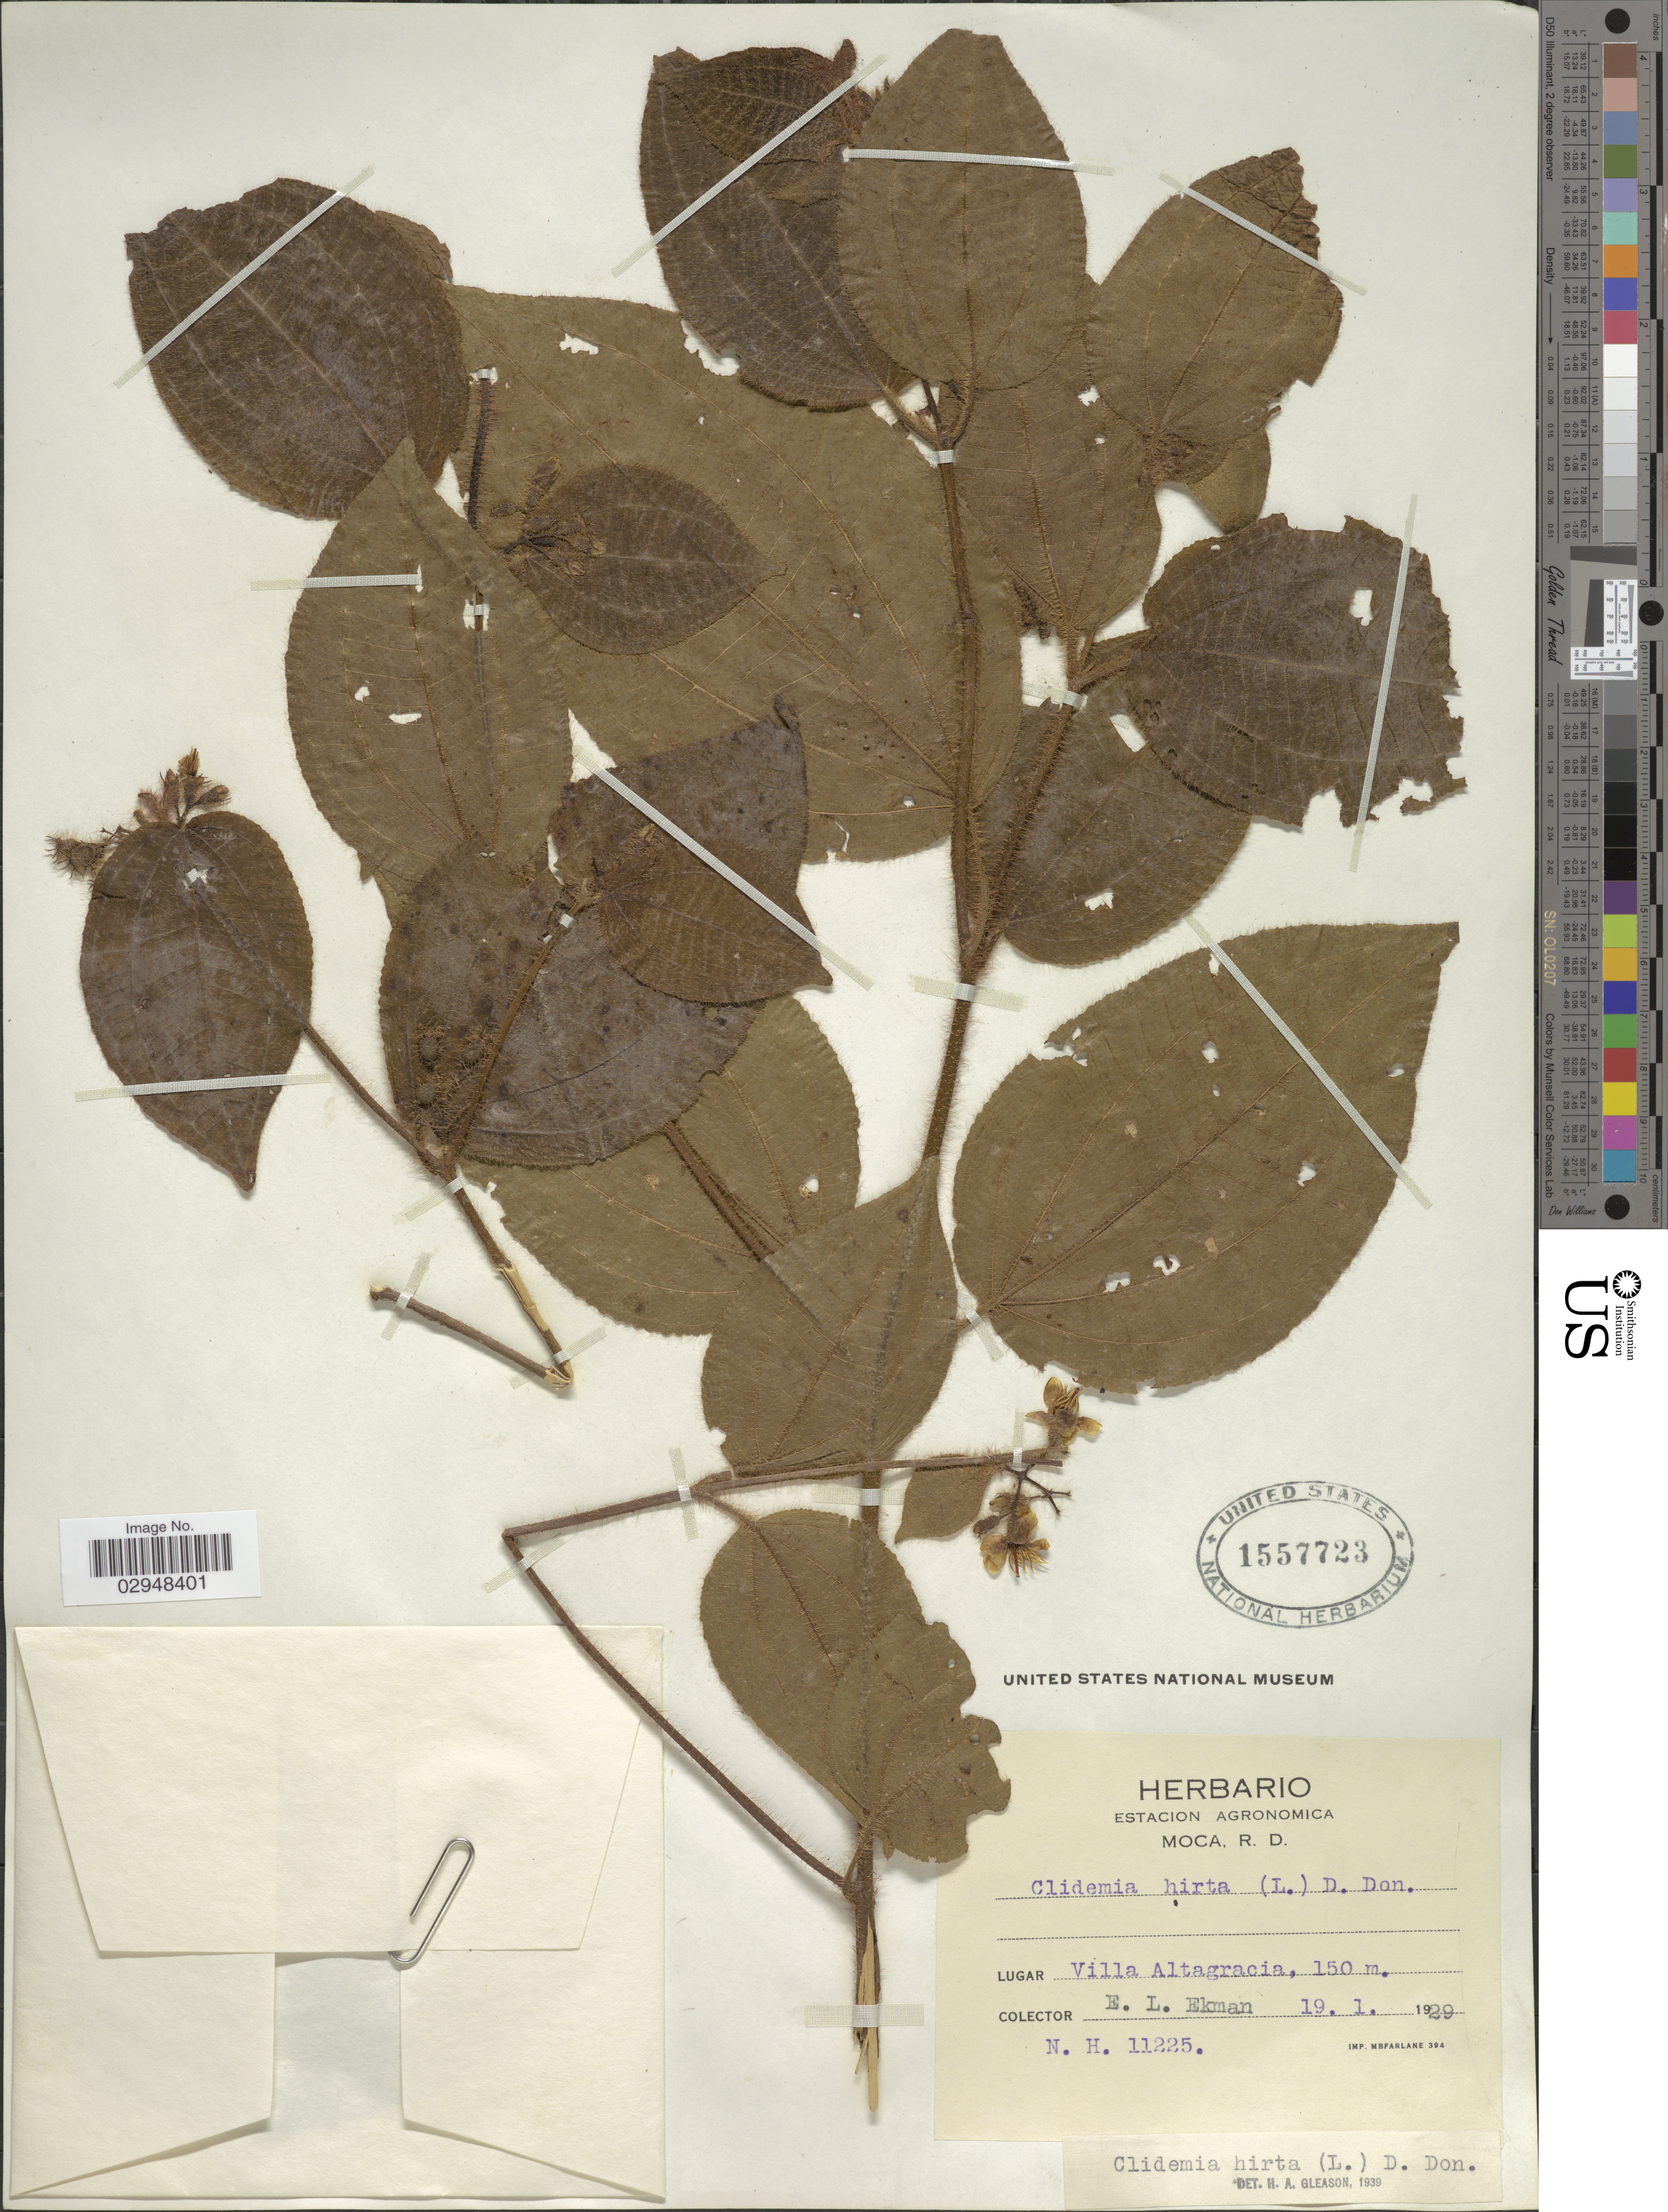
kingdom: Plantae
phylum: Tracheophyta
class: Magnoliopsida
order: Myrtales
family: Melastomataceae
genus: Clidemia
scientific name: Clidemia hirta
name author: (L.) D. Don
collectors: E. L. Ekman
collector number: N.H.11225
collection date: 1929-01-19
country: Puerto Rico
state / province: Moca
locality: Villa Altagracia.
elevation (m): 150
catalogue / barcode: US 1557723